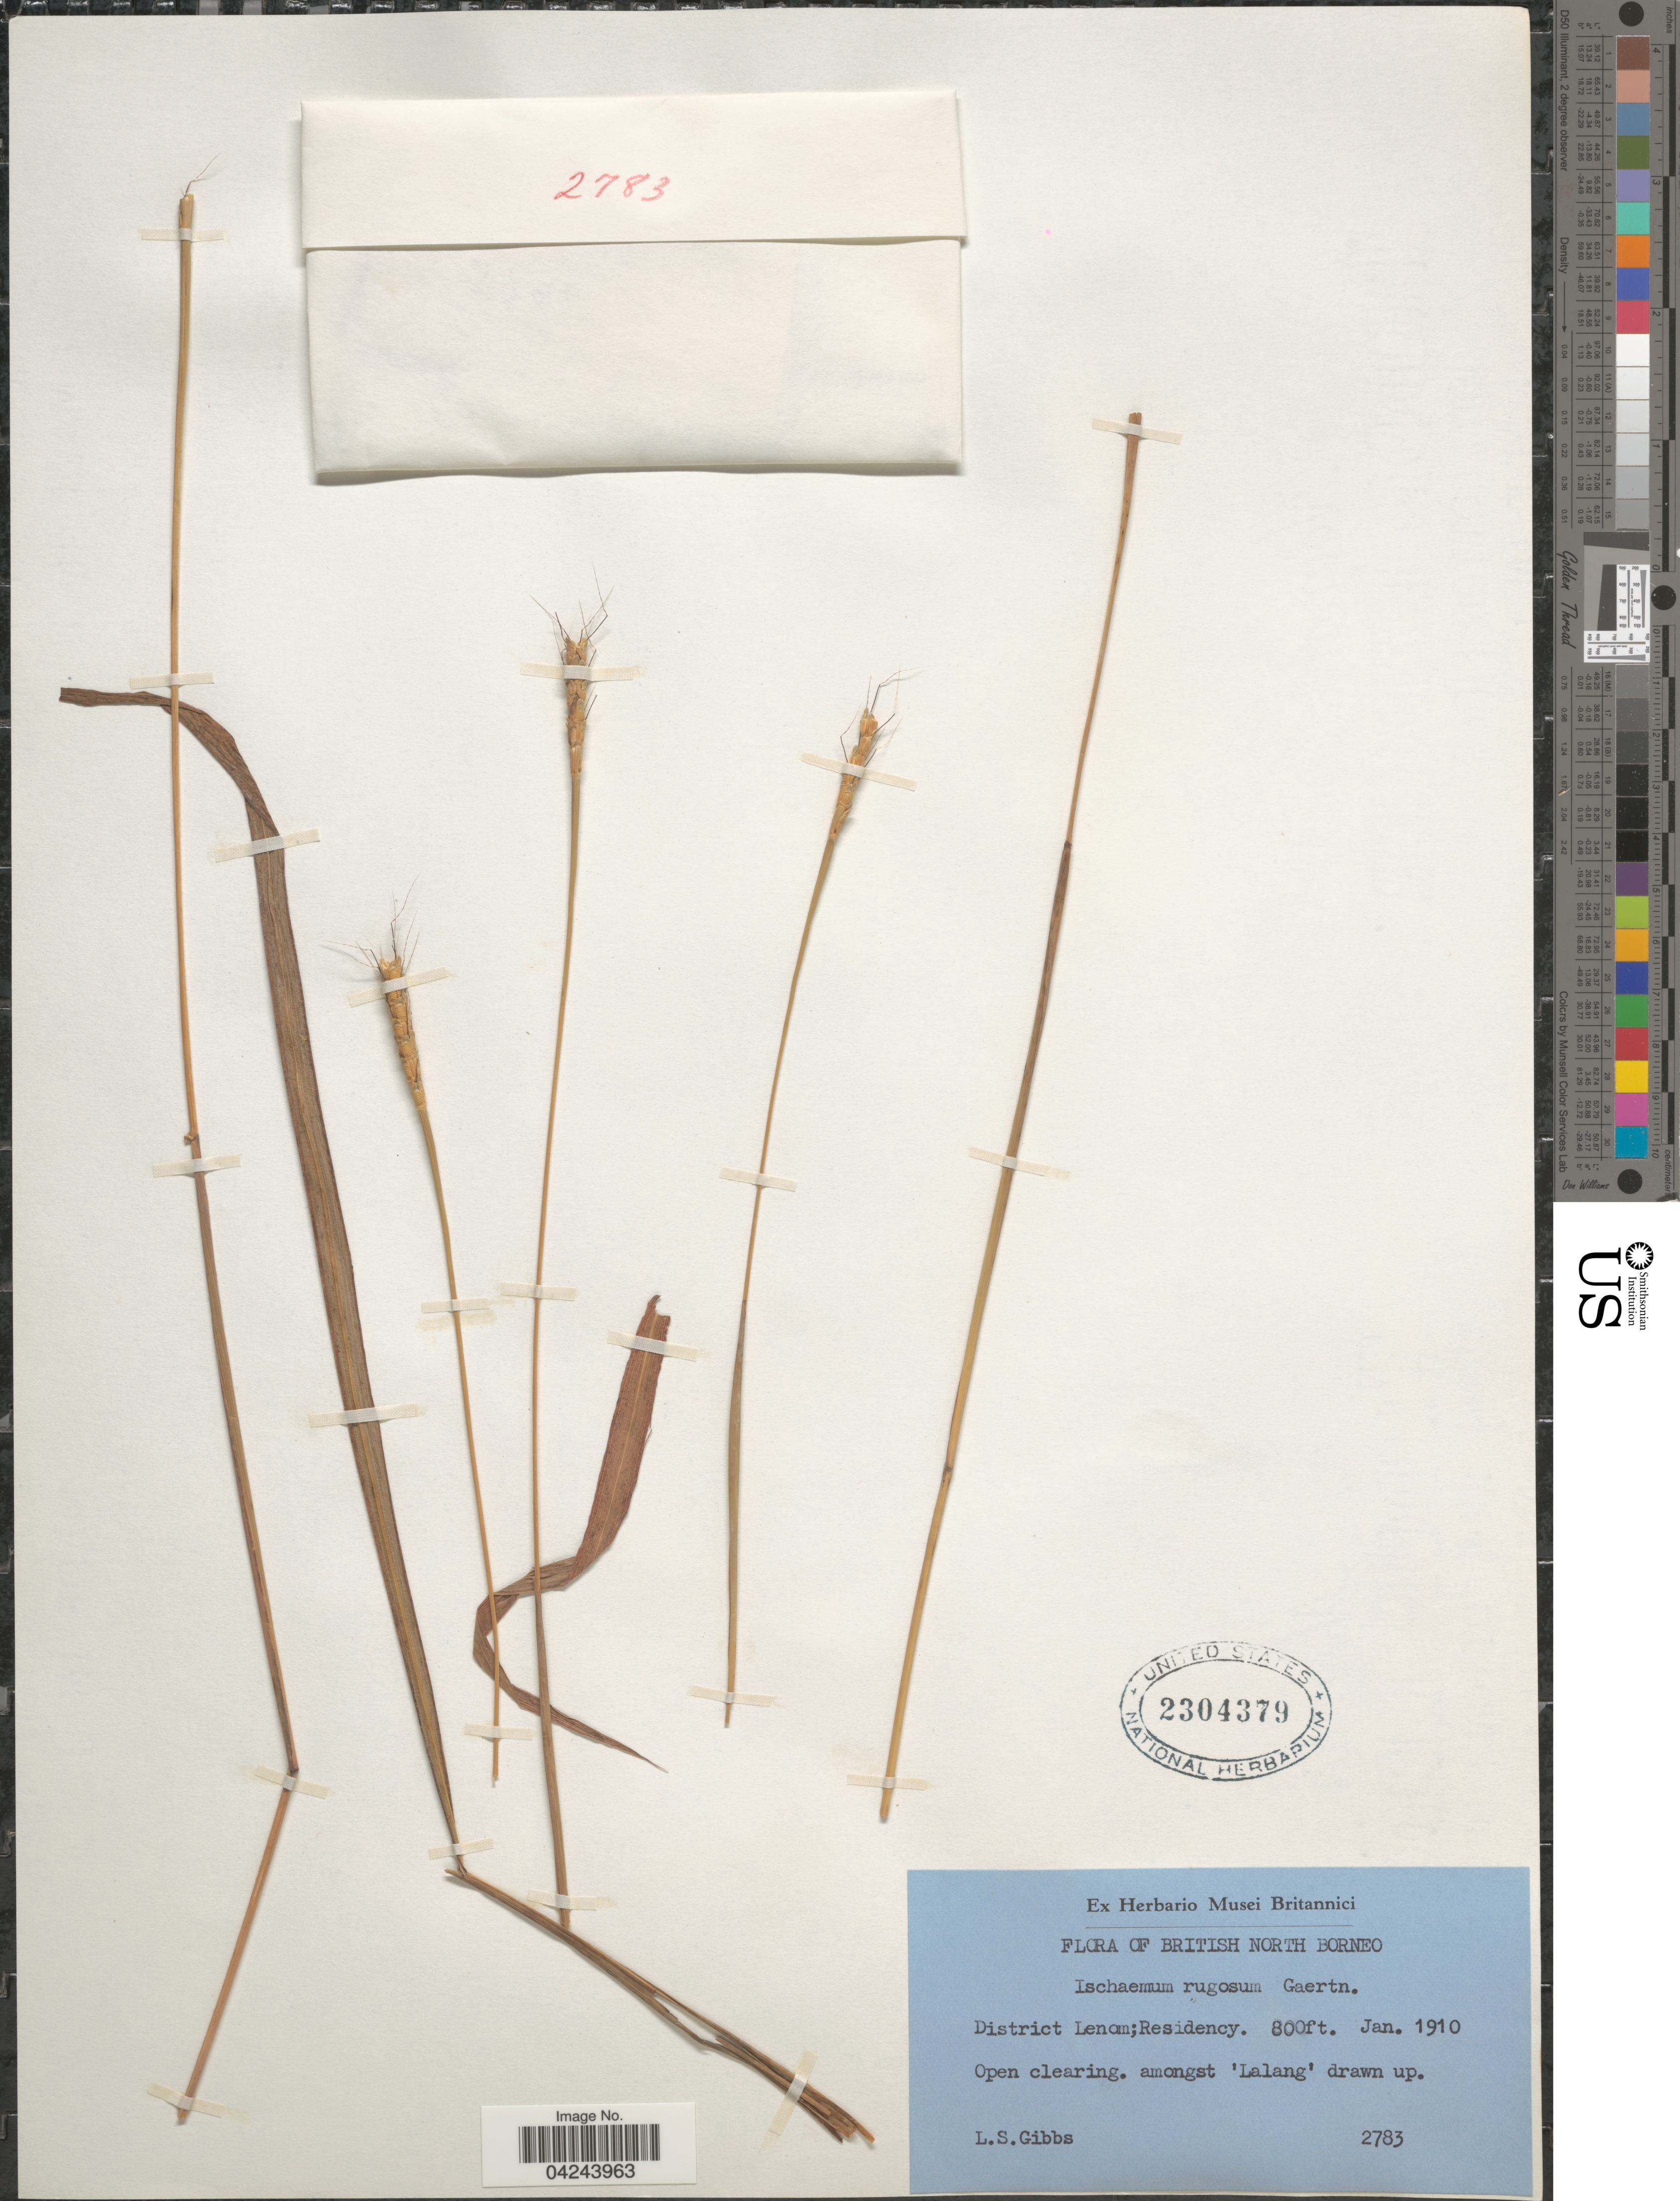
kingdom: Plantae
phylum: Tracheophyta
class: Liliopsida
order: Poales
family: Poaceae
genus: Ischaemum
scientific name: Ischaemum rugosum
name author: Salisb.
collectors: L. S.Gibbs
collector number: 2783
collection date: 1910-01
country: Malaysia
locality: British North Borneo. District Lenom; Residency. Open clearing. Amongst 'Lalang' drawn up.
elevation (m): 244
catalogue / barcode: US 2304379